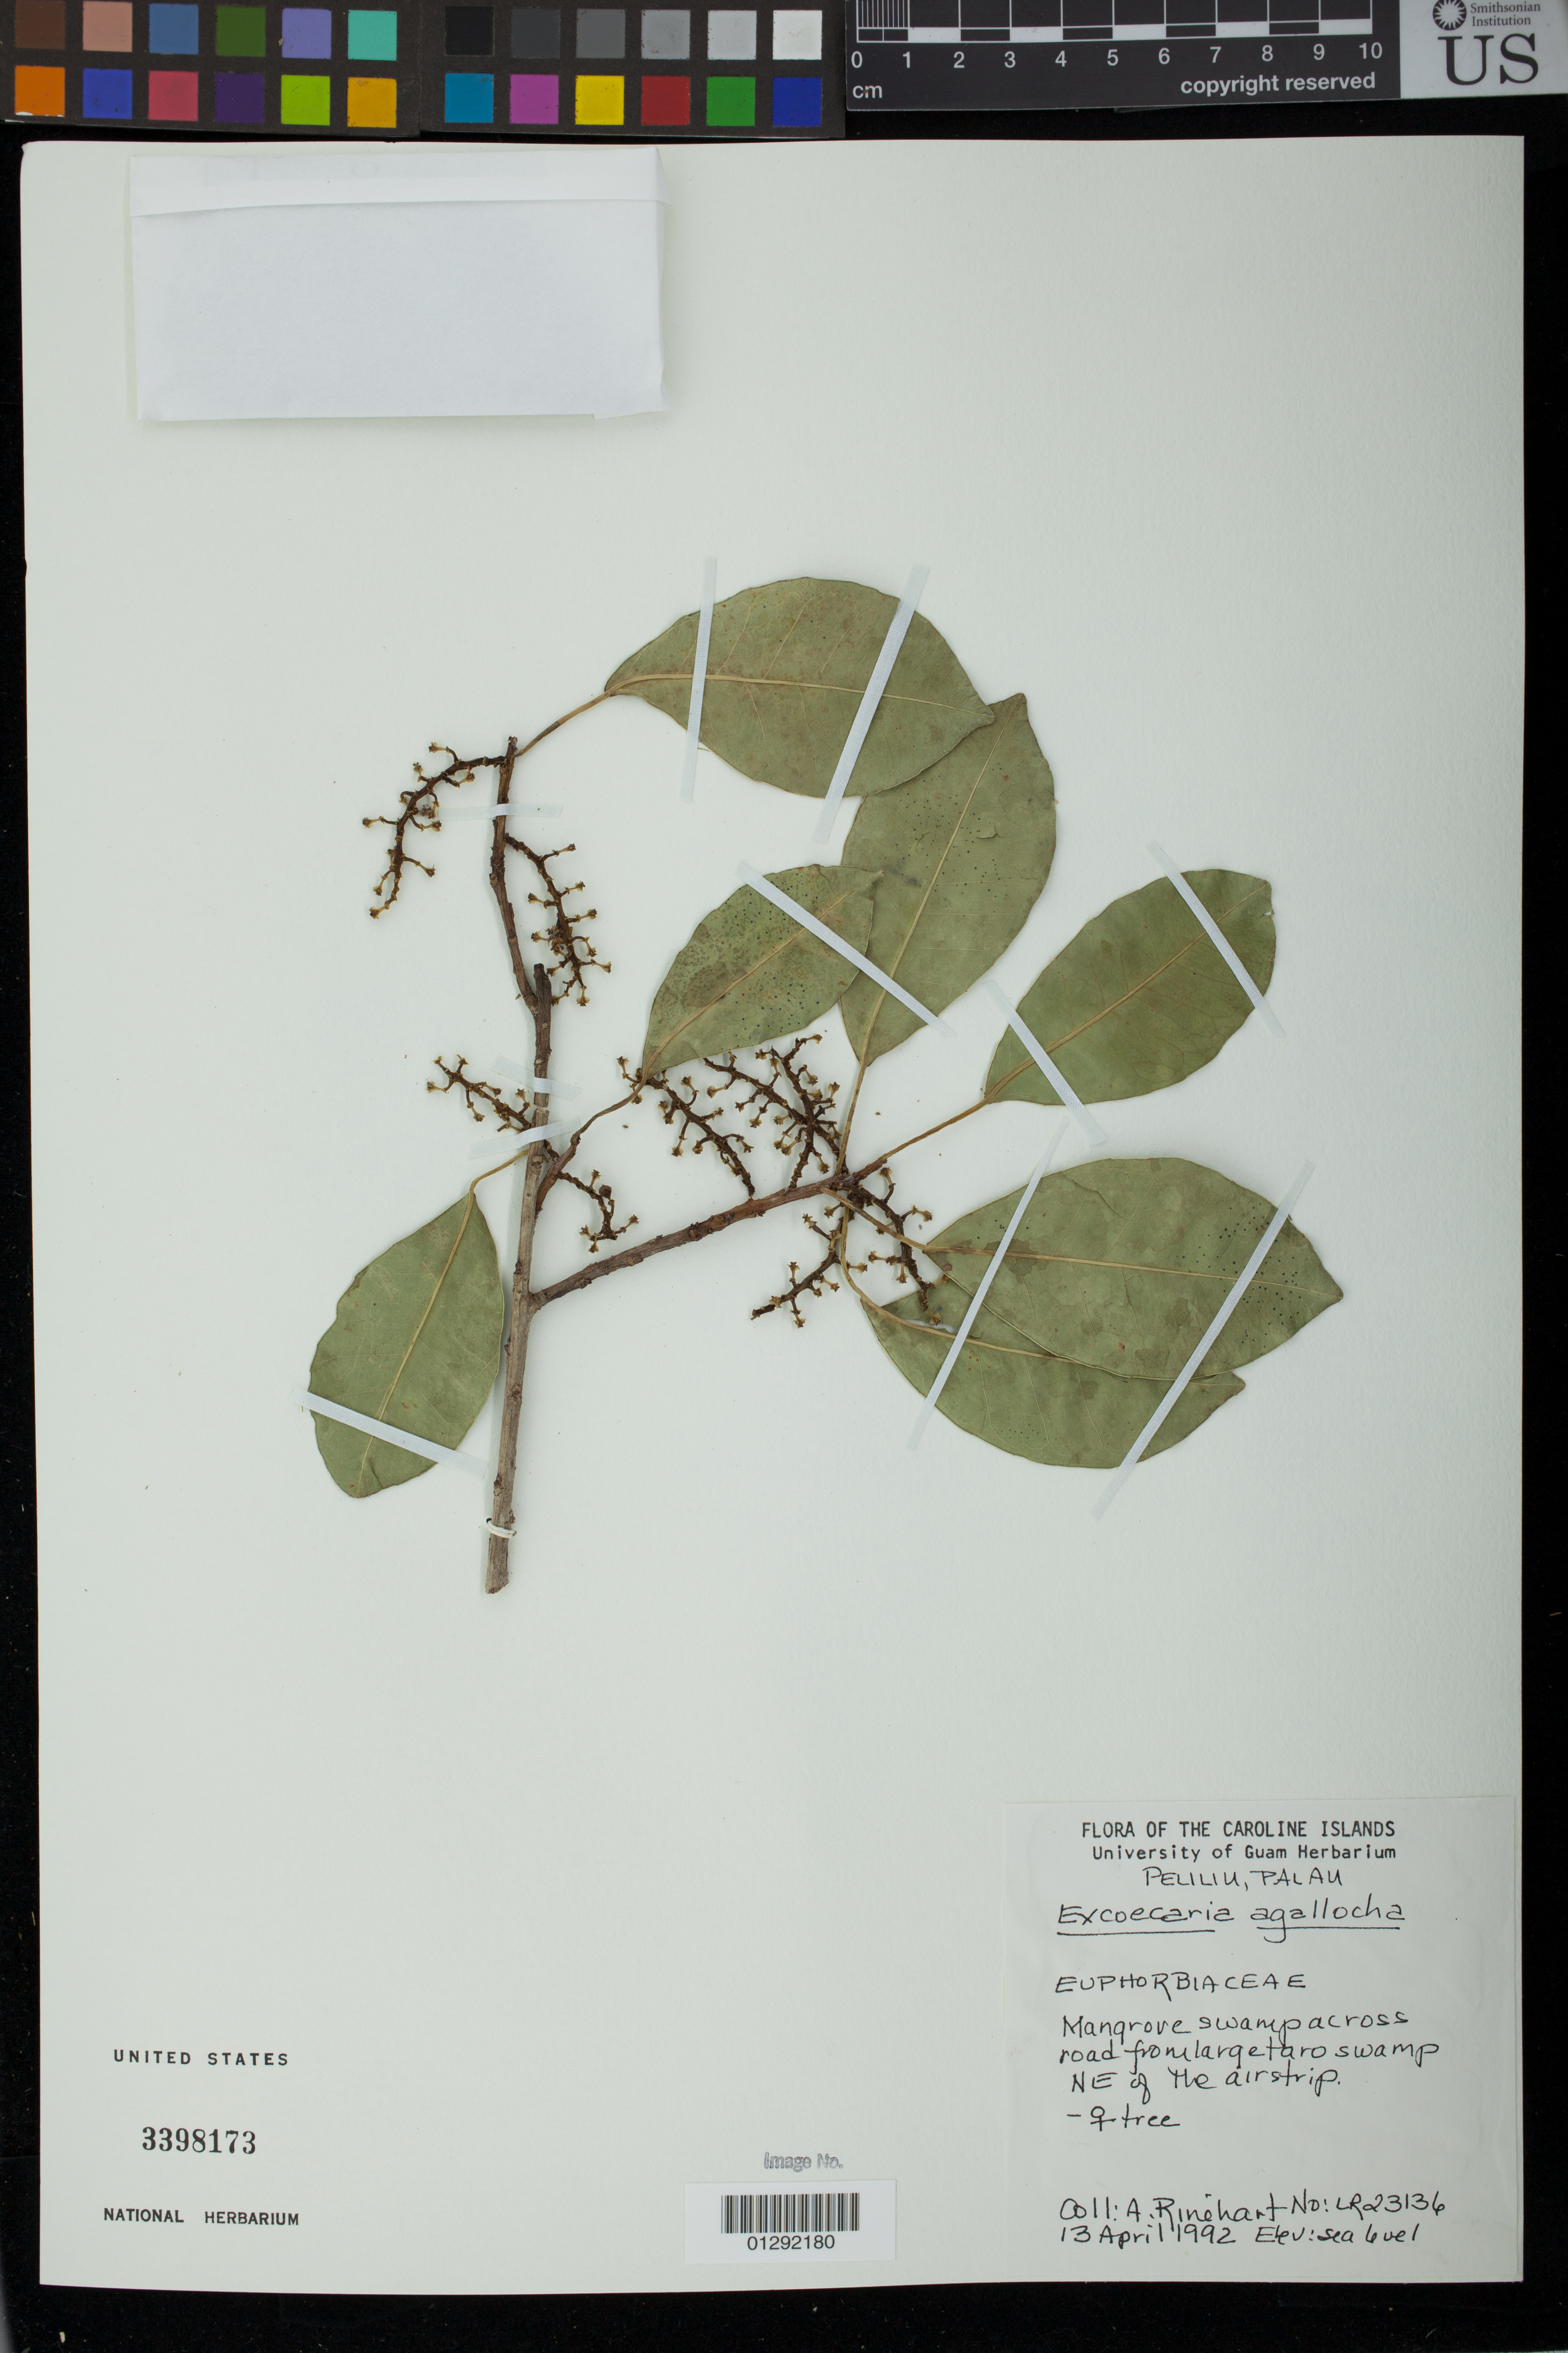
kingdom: Plantae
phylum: Tracheophyta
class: Magnoliopsida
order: Malpighiales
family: Euphorbiaceae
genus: Excoecaria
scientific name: Excoecaria agallocha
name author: L.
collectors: A. Rinehart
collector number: LR23136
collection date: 1992-04-13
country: Palau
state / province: Peleliu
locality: Caroline Islands. Peliliu. Swamp NE of the airstrip.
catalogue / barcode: US 3398173